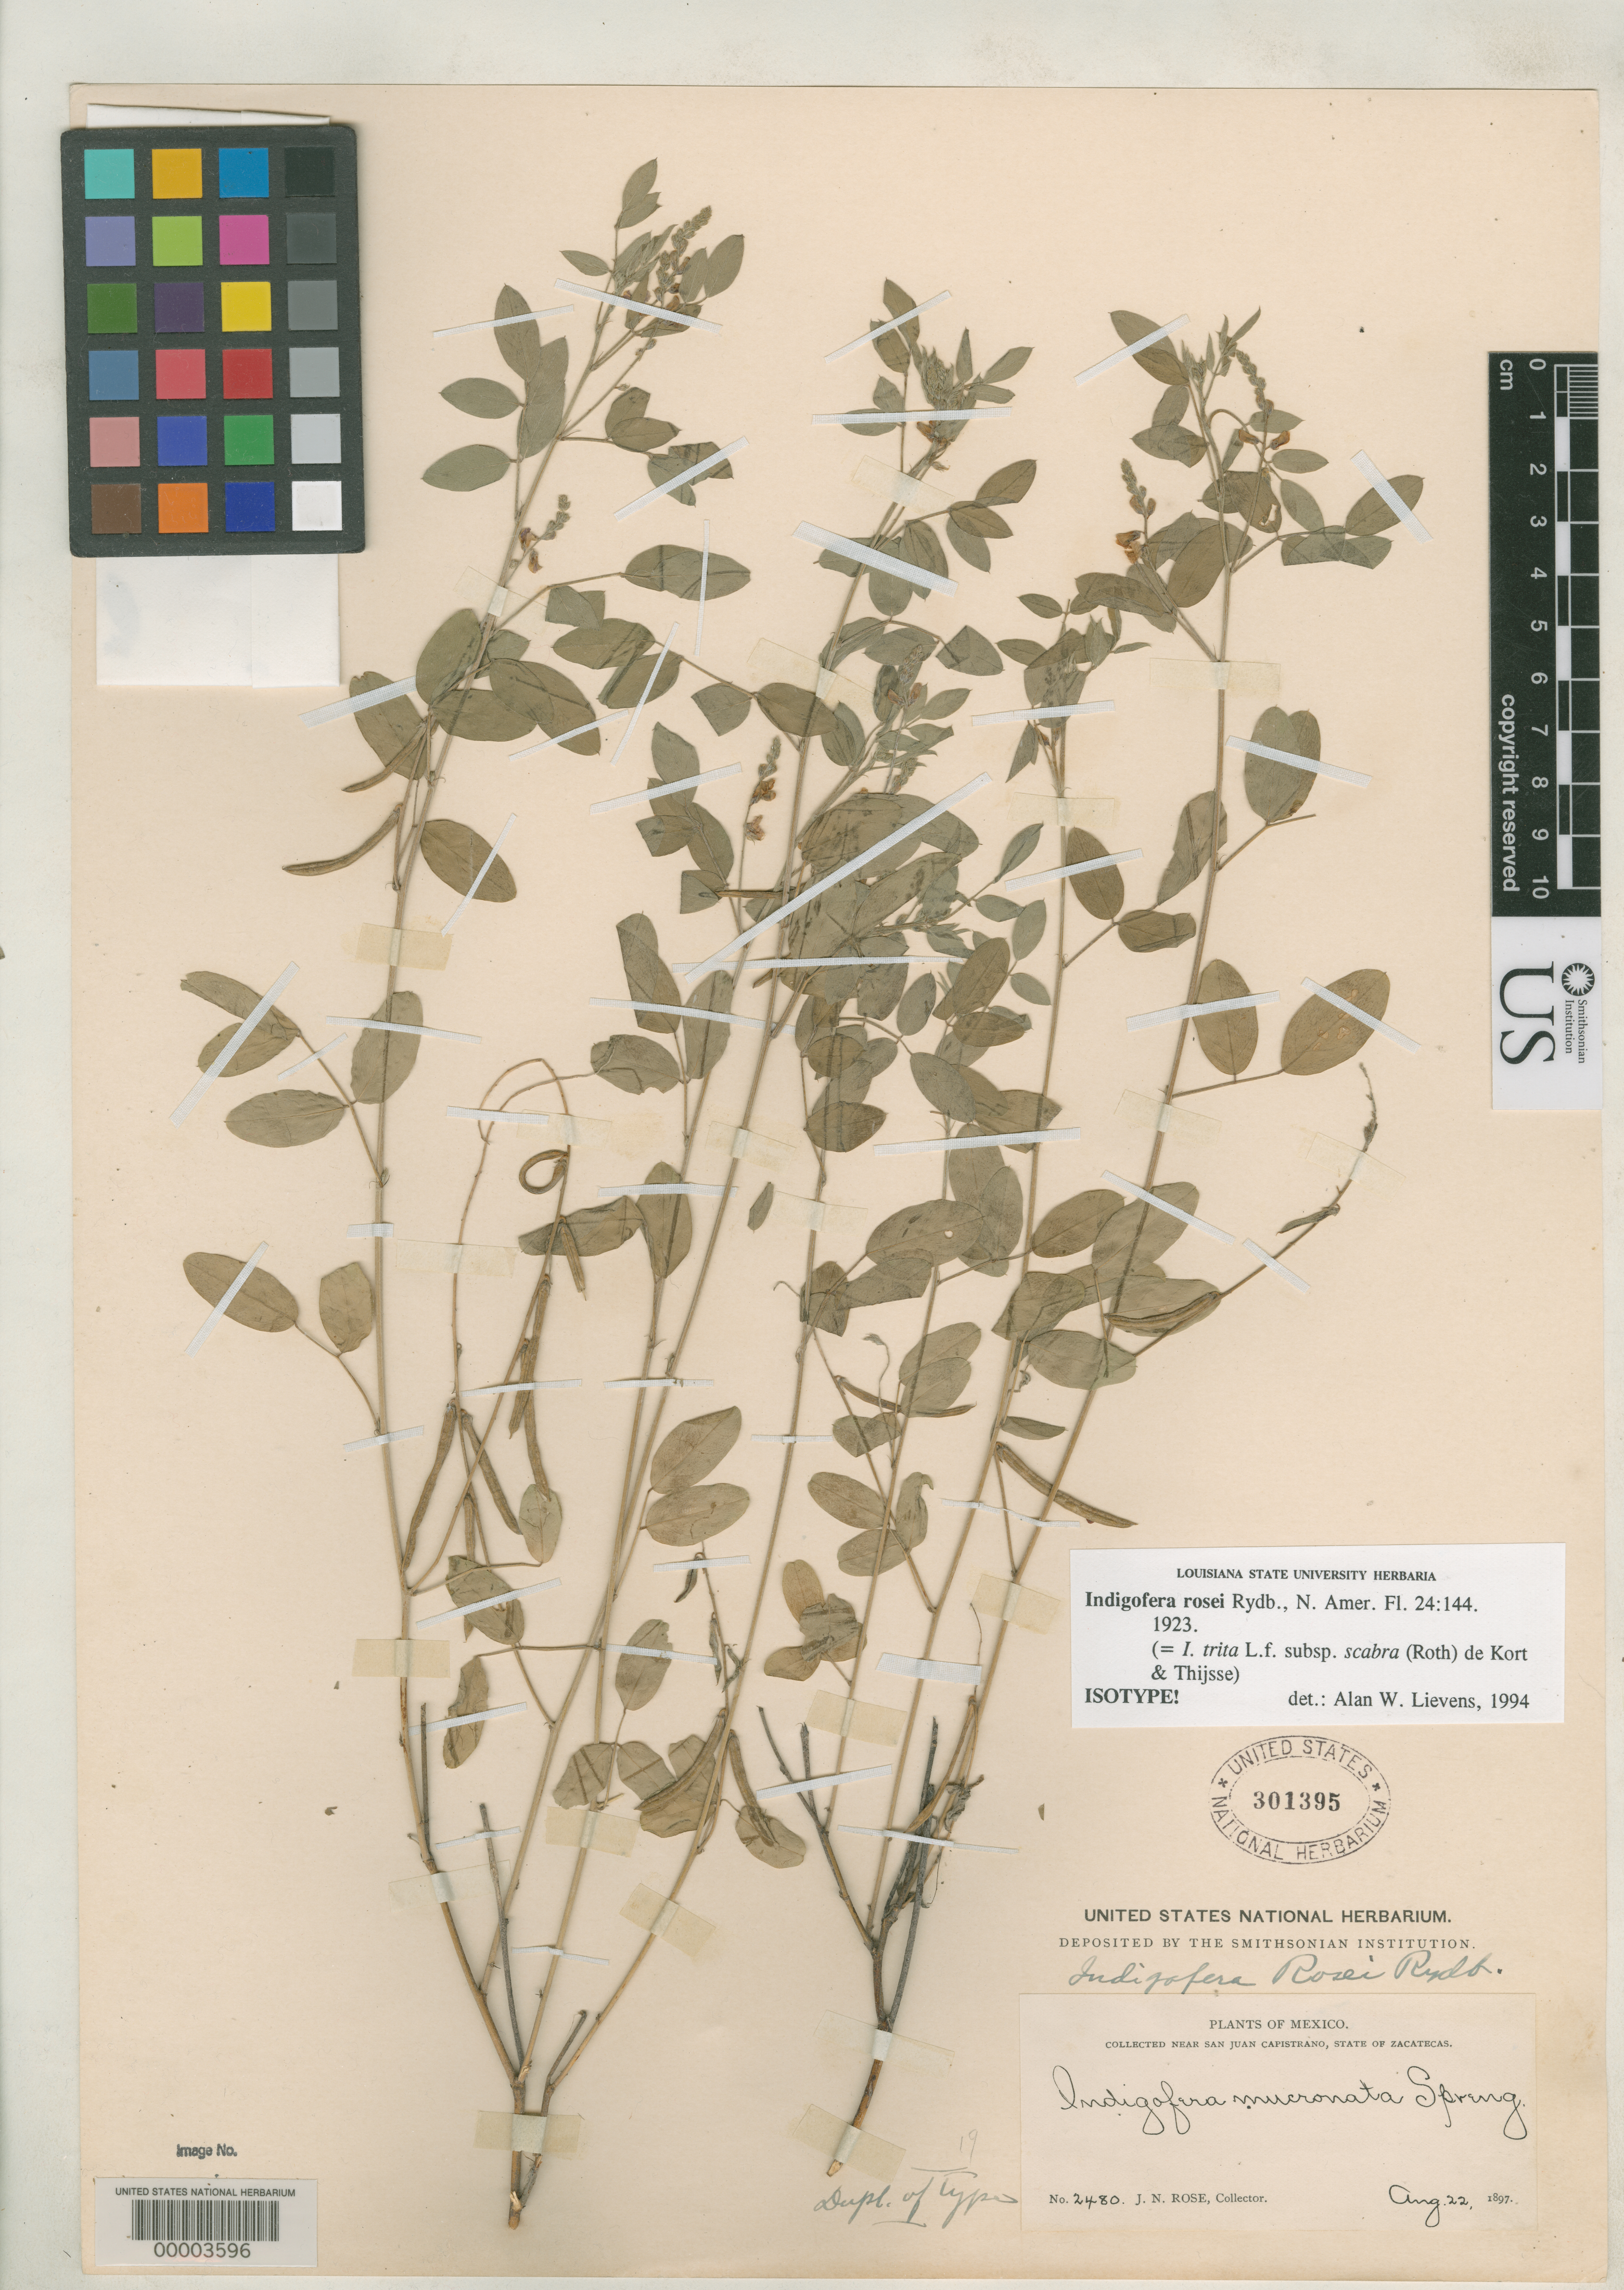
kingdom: Plantae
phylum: Tracheophyta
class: Magnoliopsida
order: Fabales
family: Fabaceae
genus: Indigofera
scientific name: Indigofera rosei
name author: Rydb.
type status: Isotype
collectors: J. N. Rose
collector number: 2480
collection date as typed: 22 Aug 1897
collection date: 1897-08-22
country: Mexico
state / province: Zacatecas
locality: Near San Juan Capistrano.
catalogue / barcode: US 301395